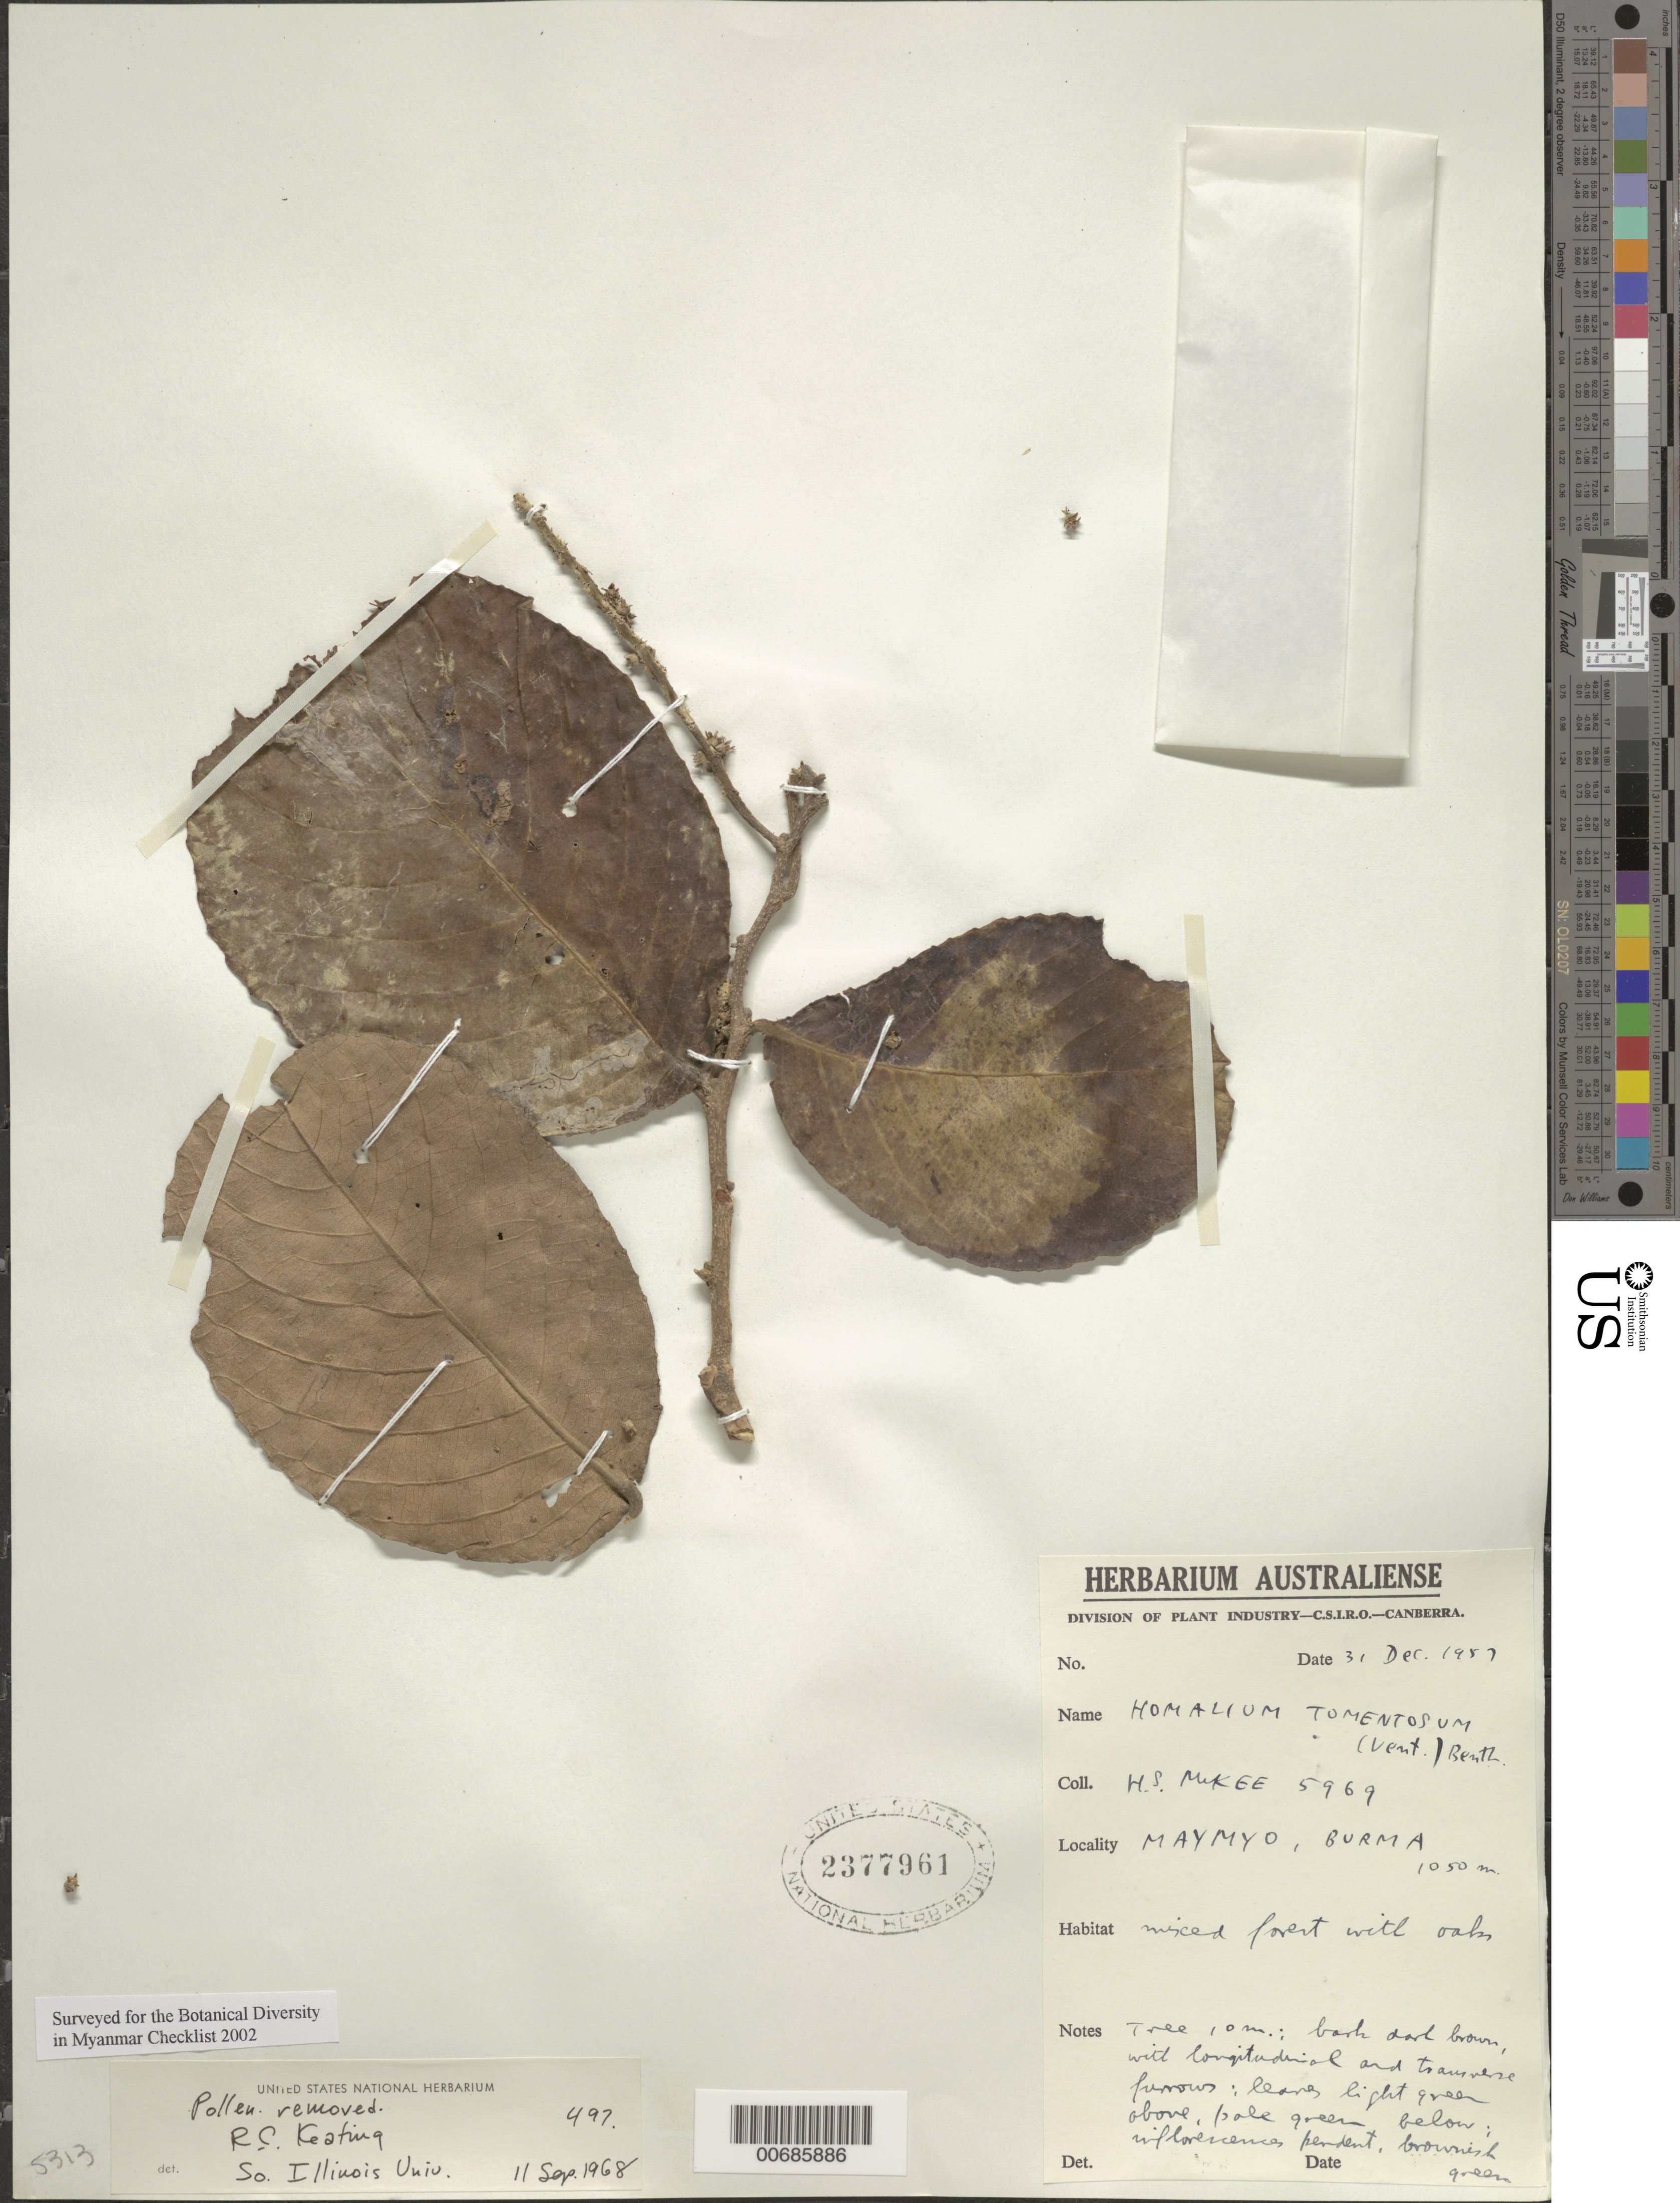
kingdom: Plantae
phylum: Tracheophyta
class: Magnoliopsida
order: Malpighiales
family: Salicaceae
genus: Homalium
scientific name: Homalium tomentosum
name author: (Vent.) Benth.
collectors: Mukee, H.S.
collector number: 5969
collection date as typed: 31 Dec 1957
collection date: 1957-12-31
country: Myanmar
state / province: Mandalay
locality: Maymyo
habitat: Mixed forest with oaks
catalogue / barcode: US 2377961